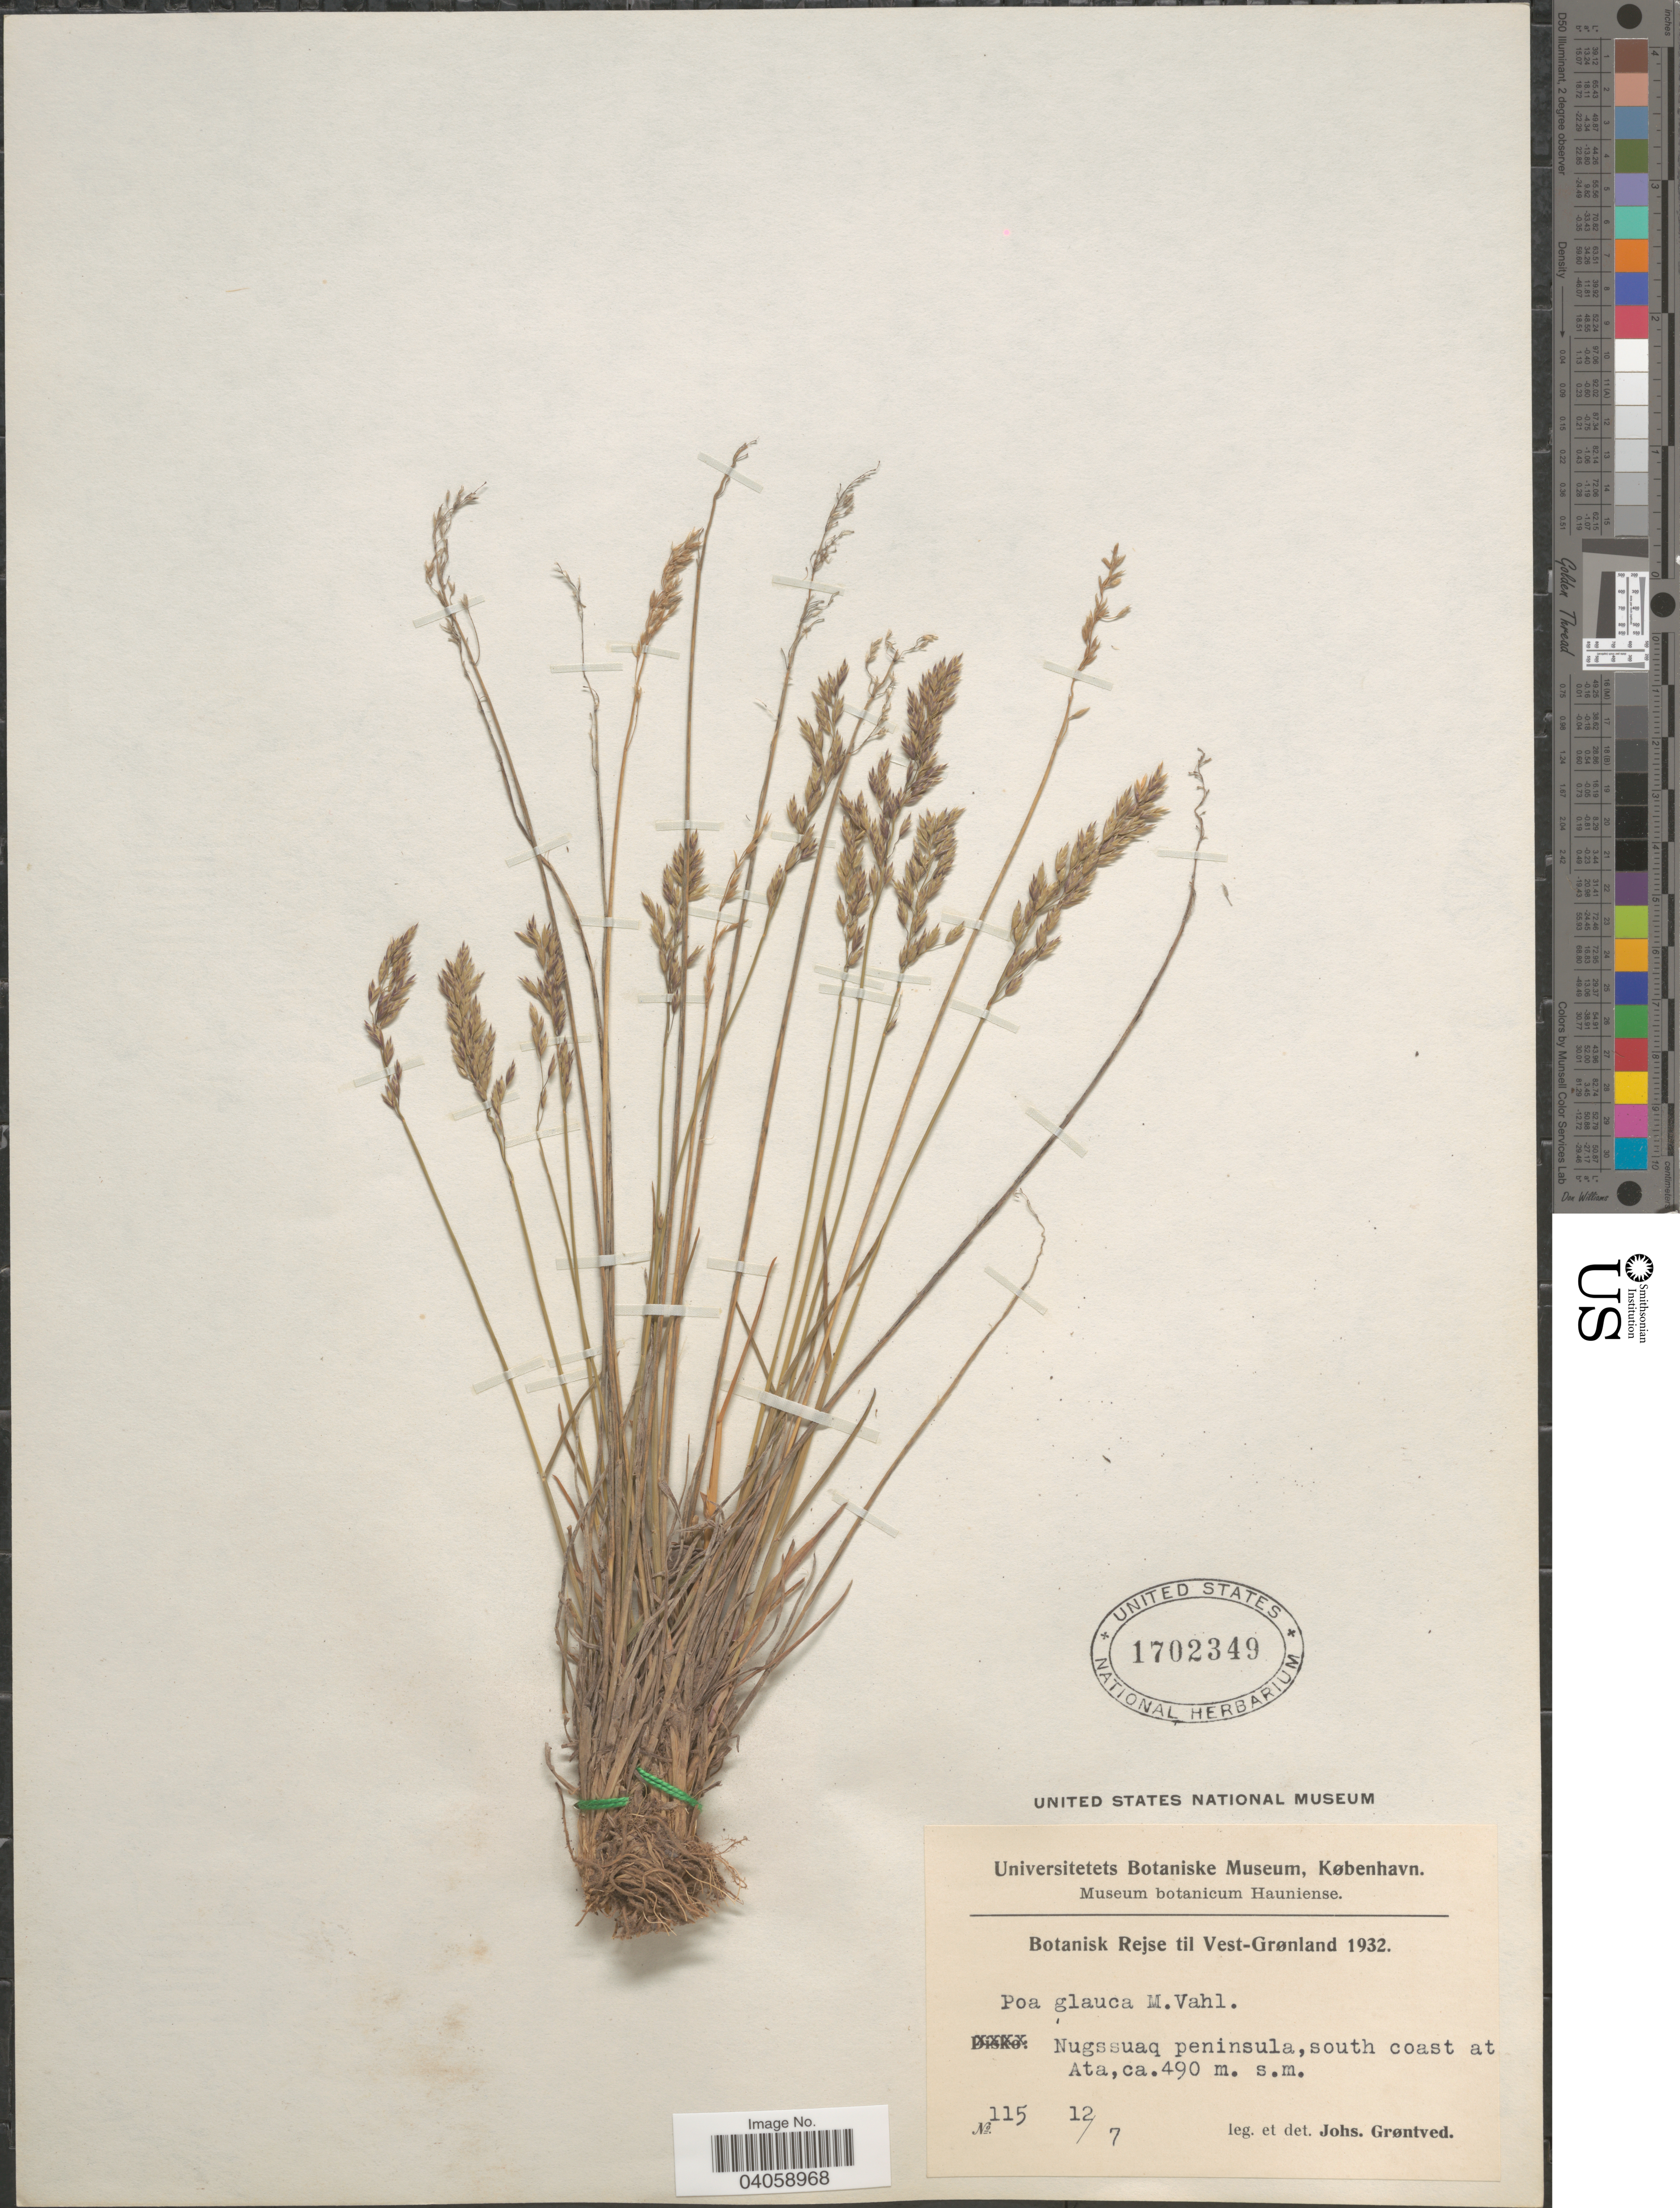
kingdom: Plantae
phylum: Tracheophyta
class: Liliopsida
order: Poales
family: Poaceae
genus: Poa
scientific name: Poa glauca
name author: Vahl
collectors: J. Grøntved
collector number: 115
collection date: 1932-07-12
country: Greenland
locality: Nugssuaq peninsula,south coast at Ata.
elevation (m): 490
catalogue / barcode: US 1702349